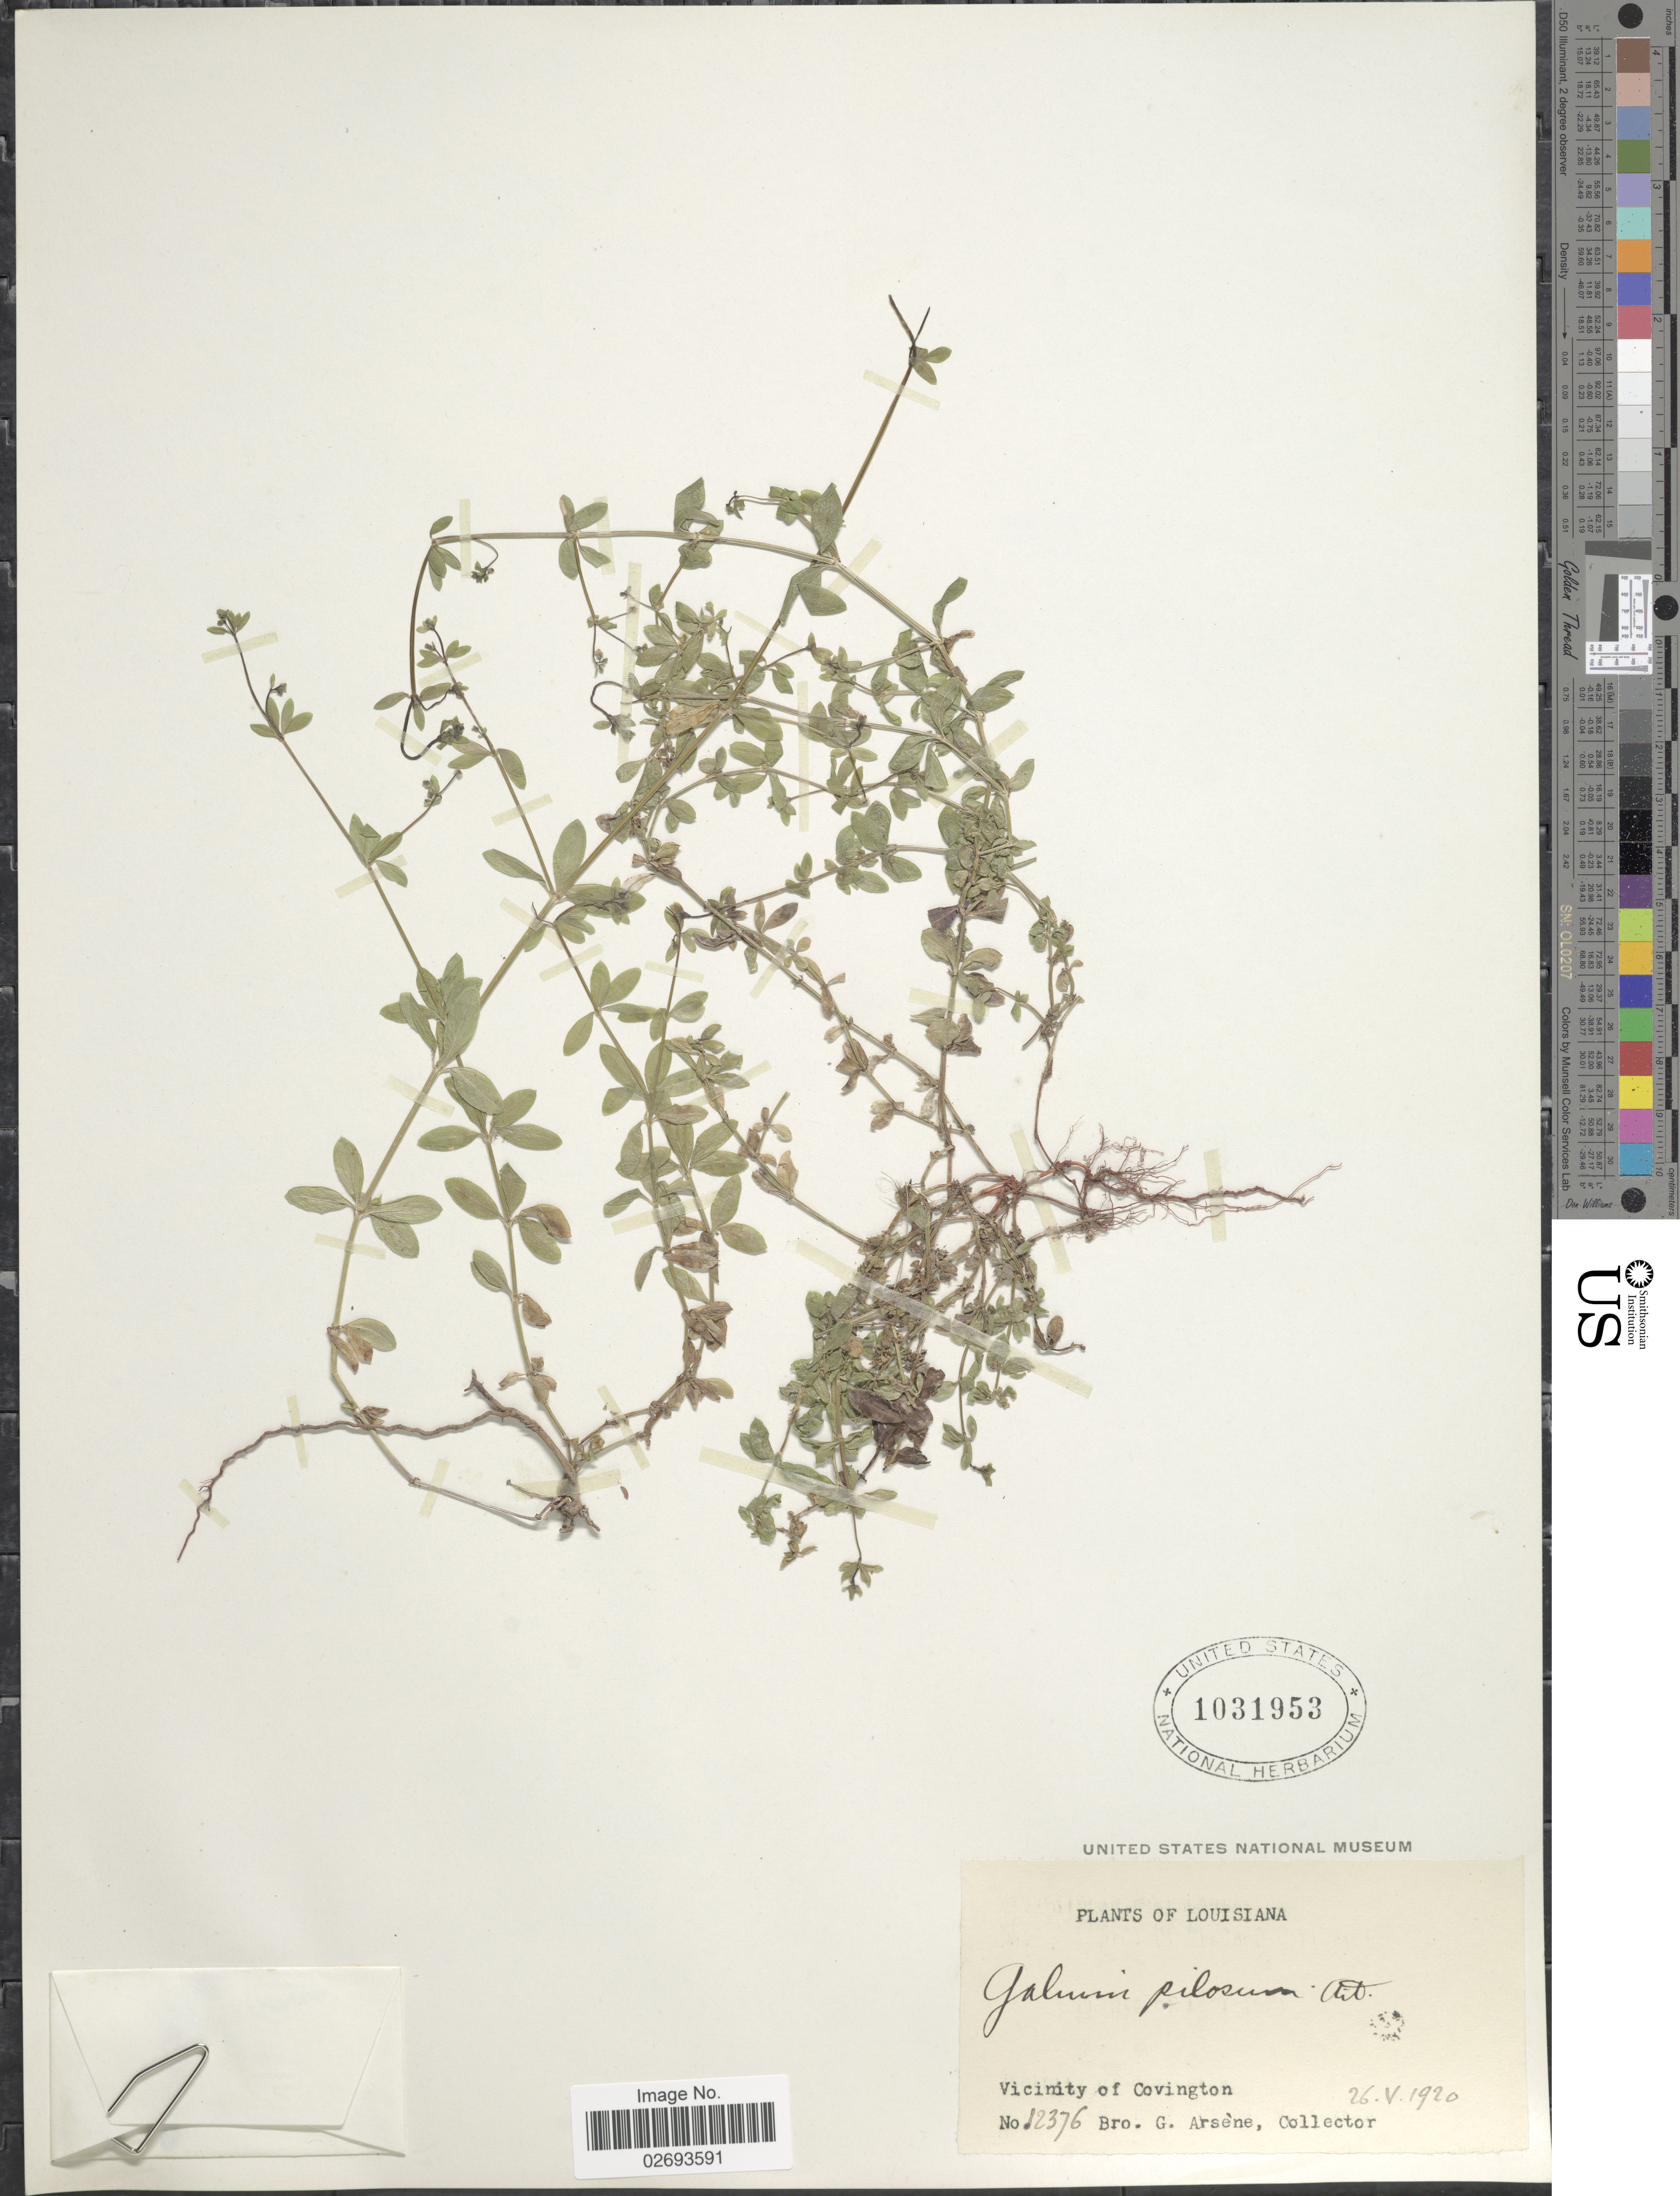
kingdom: Plantae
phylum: Tracheophyta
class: Magnoliopsida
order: Gentianales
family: Rubiaceae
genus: Galium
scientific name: Galium pilosum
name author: Aiton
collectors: Bro. G. Arsène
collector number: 12376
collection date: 1920-05-26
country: United States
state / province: Louisiana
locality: Vicinity of Covington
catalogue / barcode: US 1031953